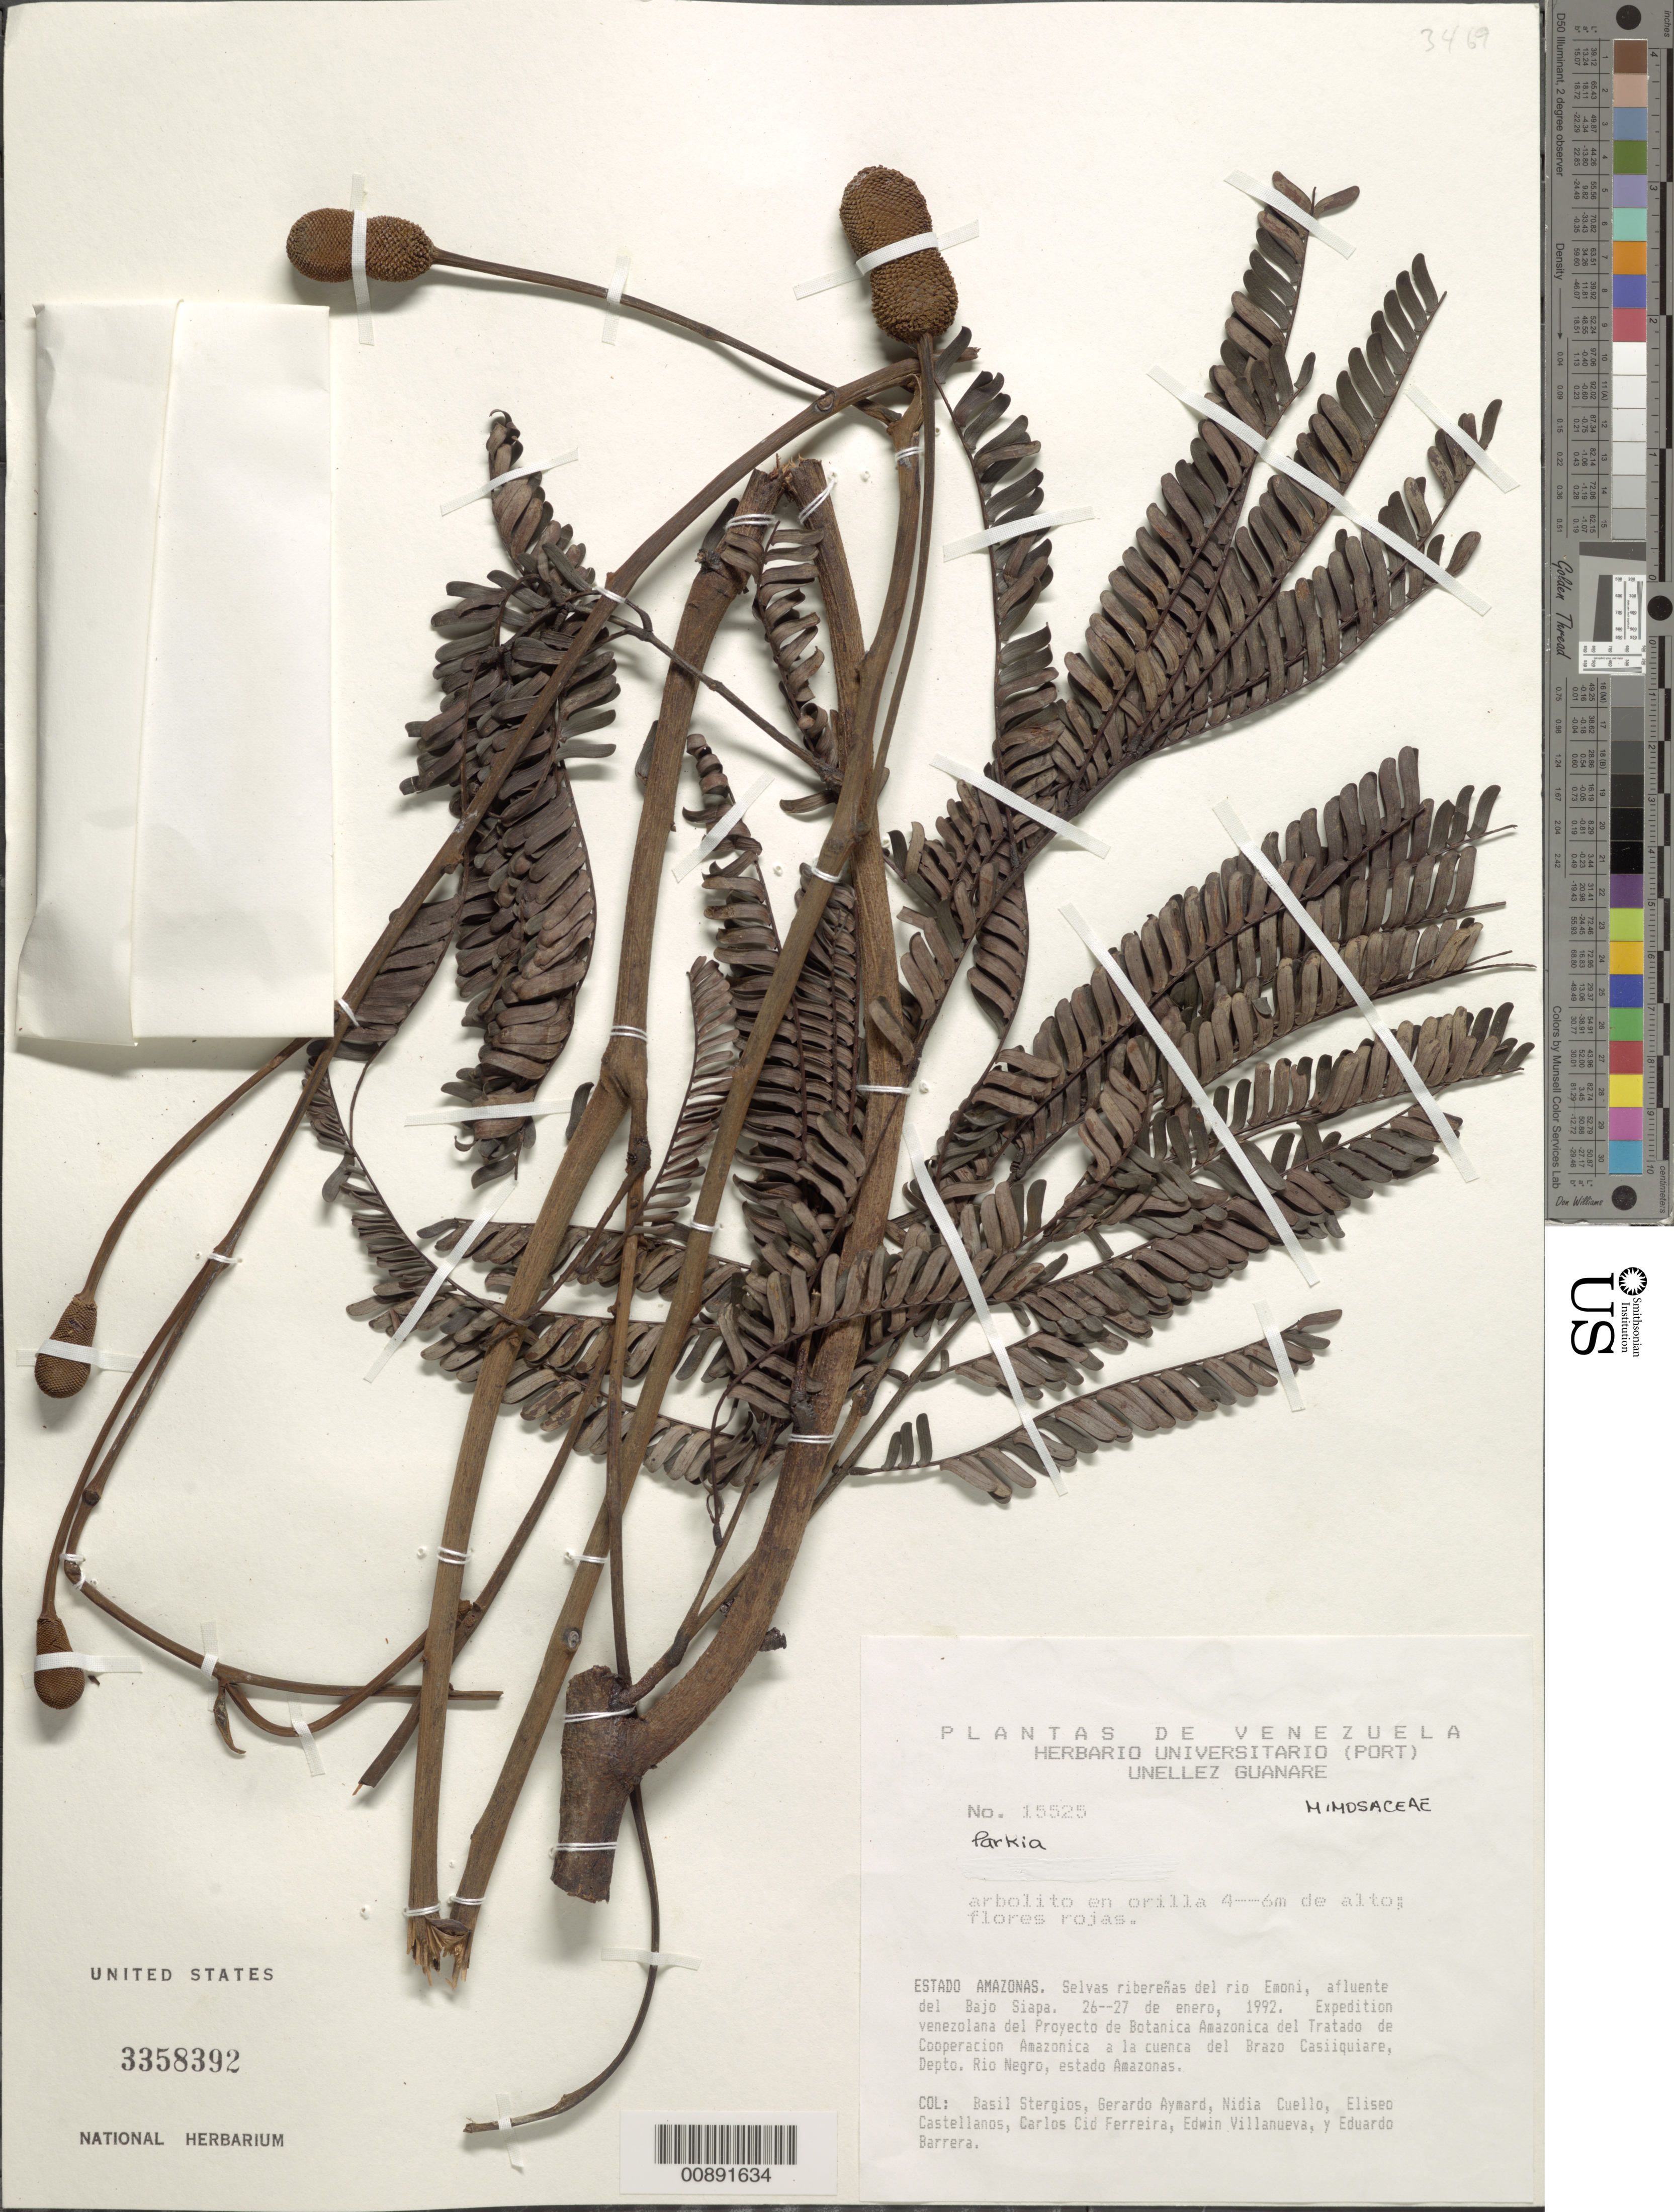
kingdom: Plantae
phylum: Tracheophyta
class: Magnoliopsida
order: Fabales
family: Fabaceae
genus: Parkia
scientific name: Parkia sp.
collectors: B. G. Stergios, G. A. Aymard, N. L. Cuello, E. Castellanos, C. A. Cid Ferreira, E. Villanueva & E. Barrera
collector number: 15525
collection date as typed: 26-Jan-92 to 27-Jan-92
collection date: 1992-01-26/1992-01-27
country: Venezuela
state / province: Amazonas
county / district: Río Negro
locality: Río Emoni, afluente del Bajo Siapa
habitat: En orilla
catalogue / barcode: US 3358392